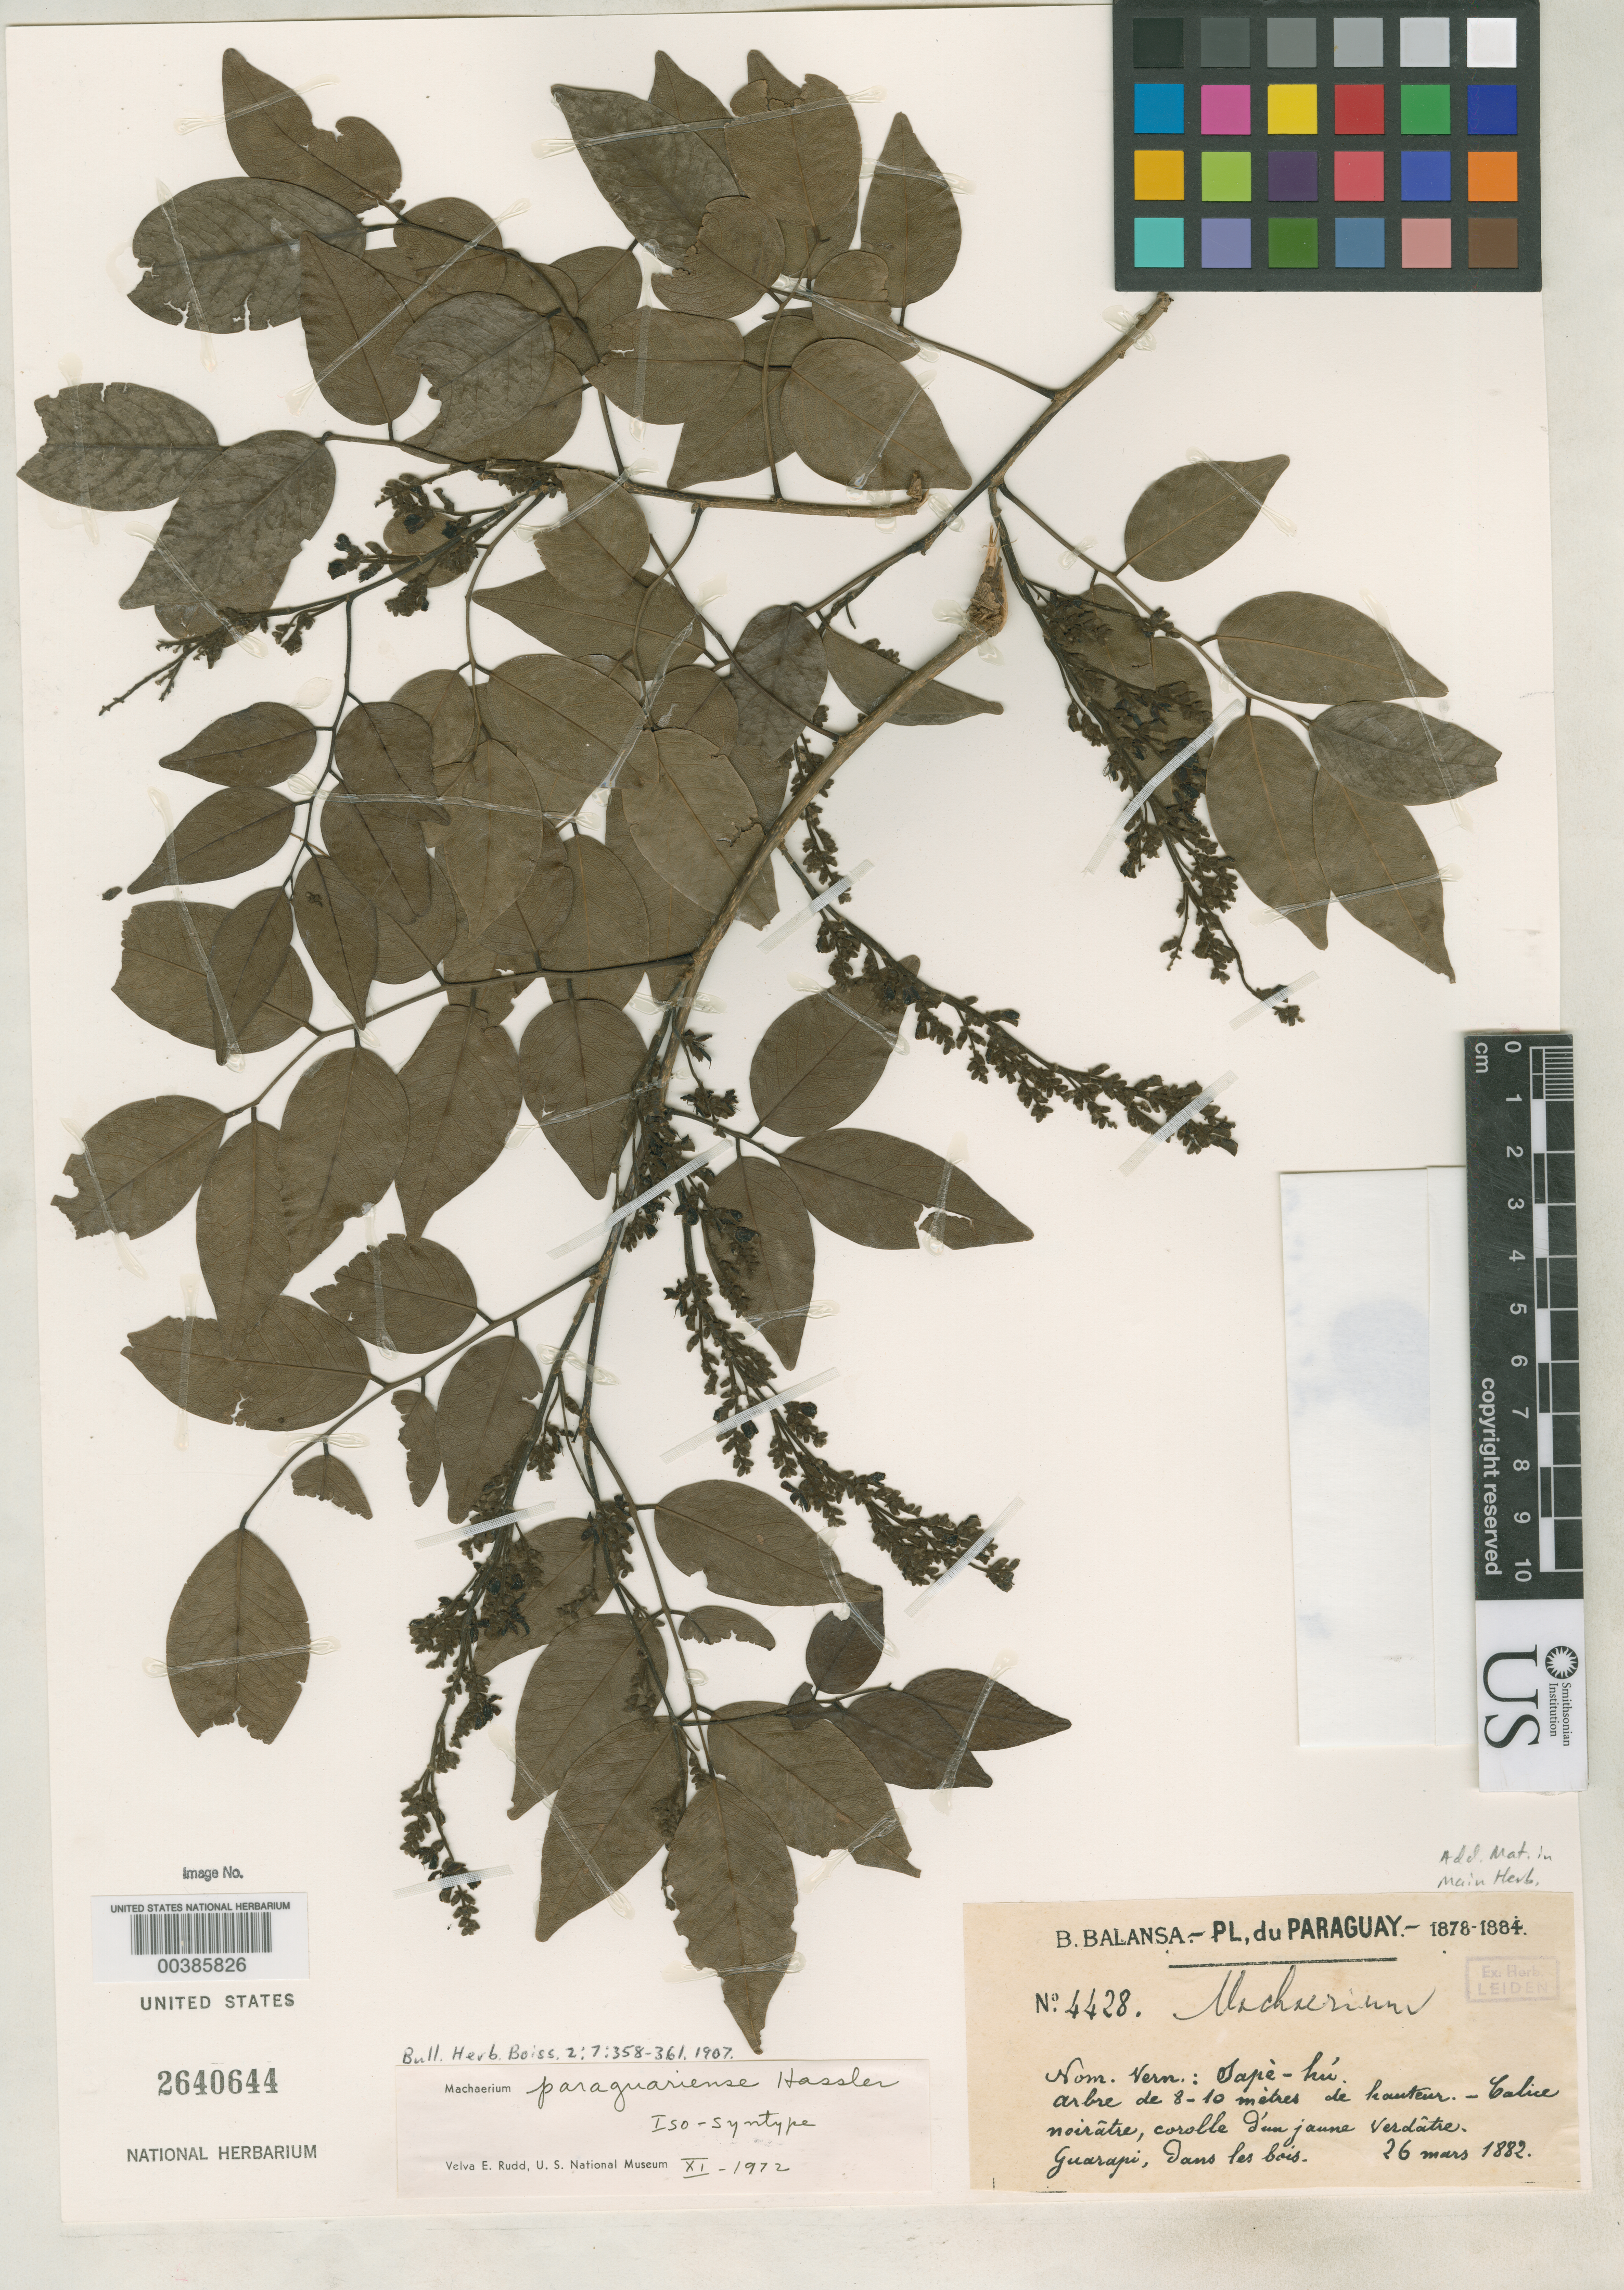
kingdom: Plantae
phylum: Tracheophyta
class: Magnoliopsida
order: Fabales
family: Fabaceae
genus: Machaerium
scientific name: Machaerium paraguariense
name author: Hassl.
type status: Isosyntype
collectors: B. Balansa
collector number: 4428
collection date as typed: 26 Mar 1882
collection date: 1882-03-26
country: Paraguay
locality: Guarapi, dans les Bois.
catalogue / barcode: US 2640644